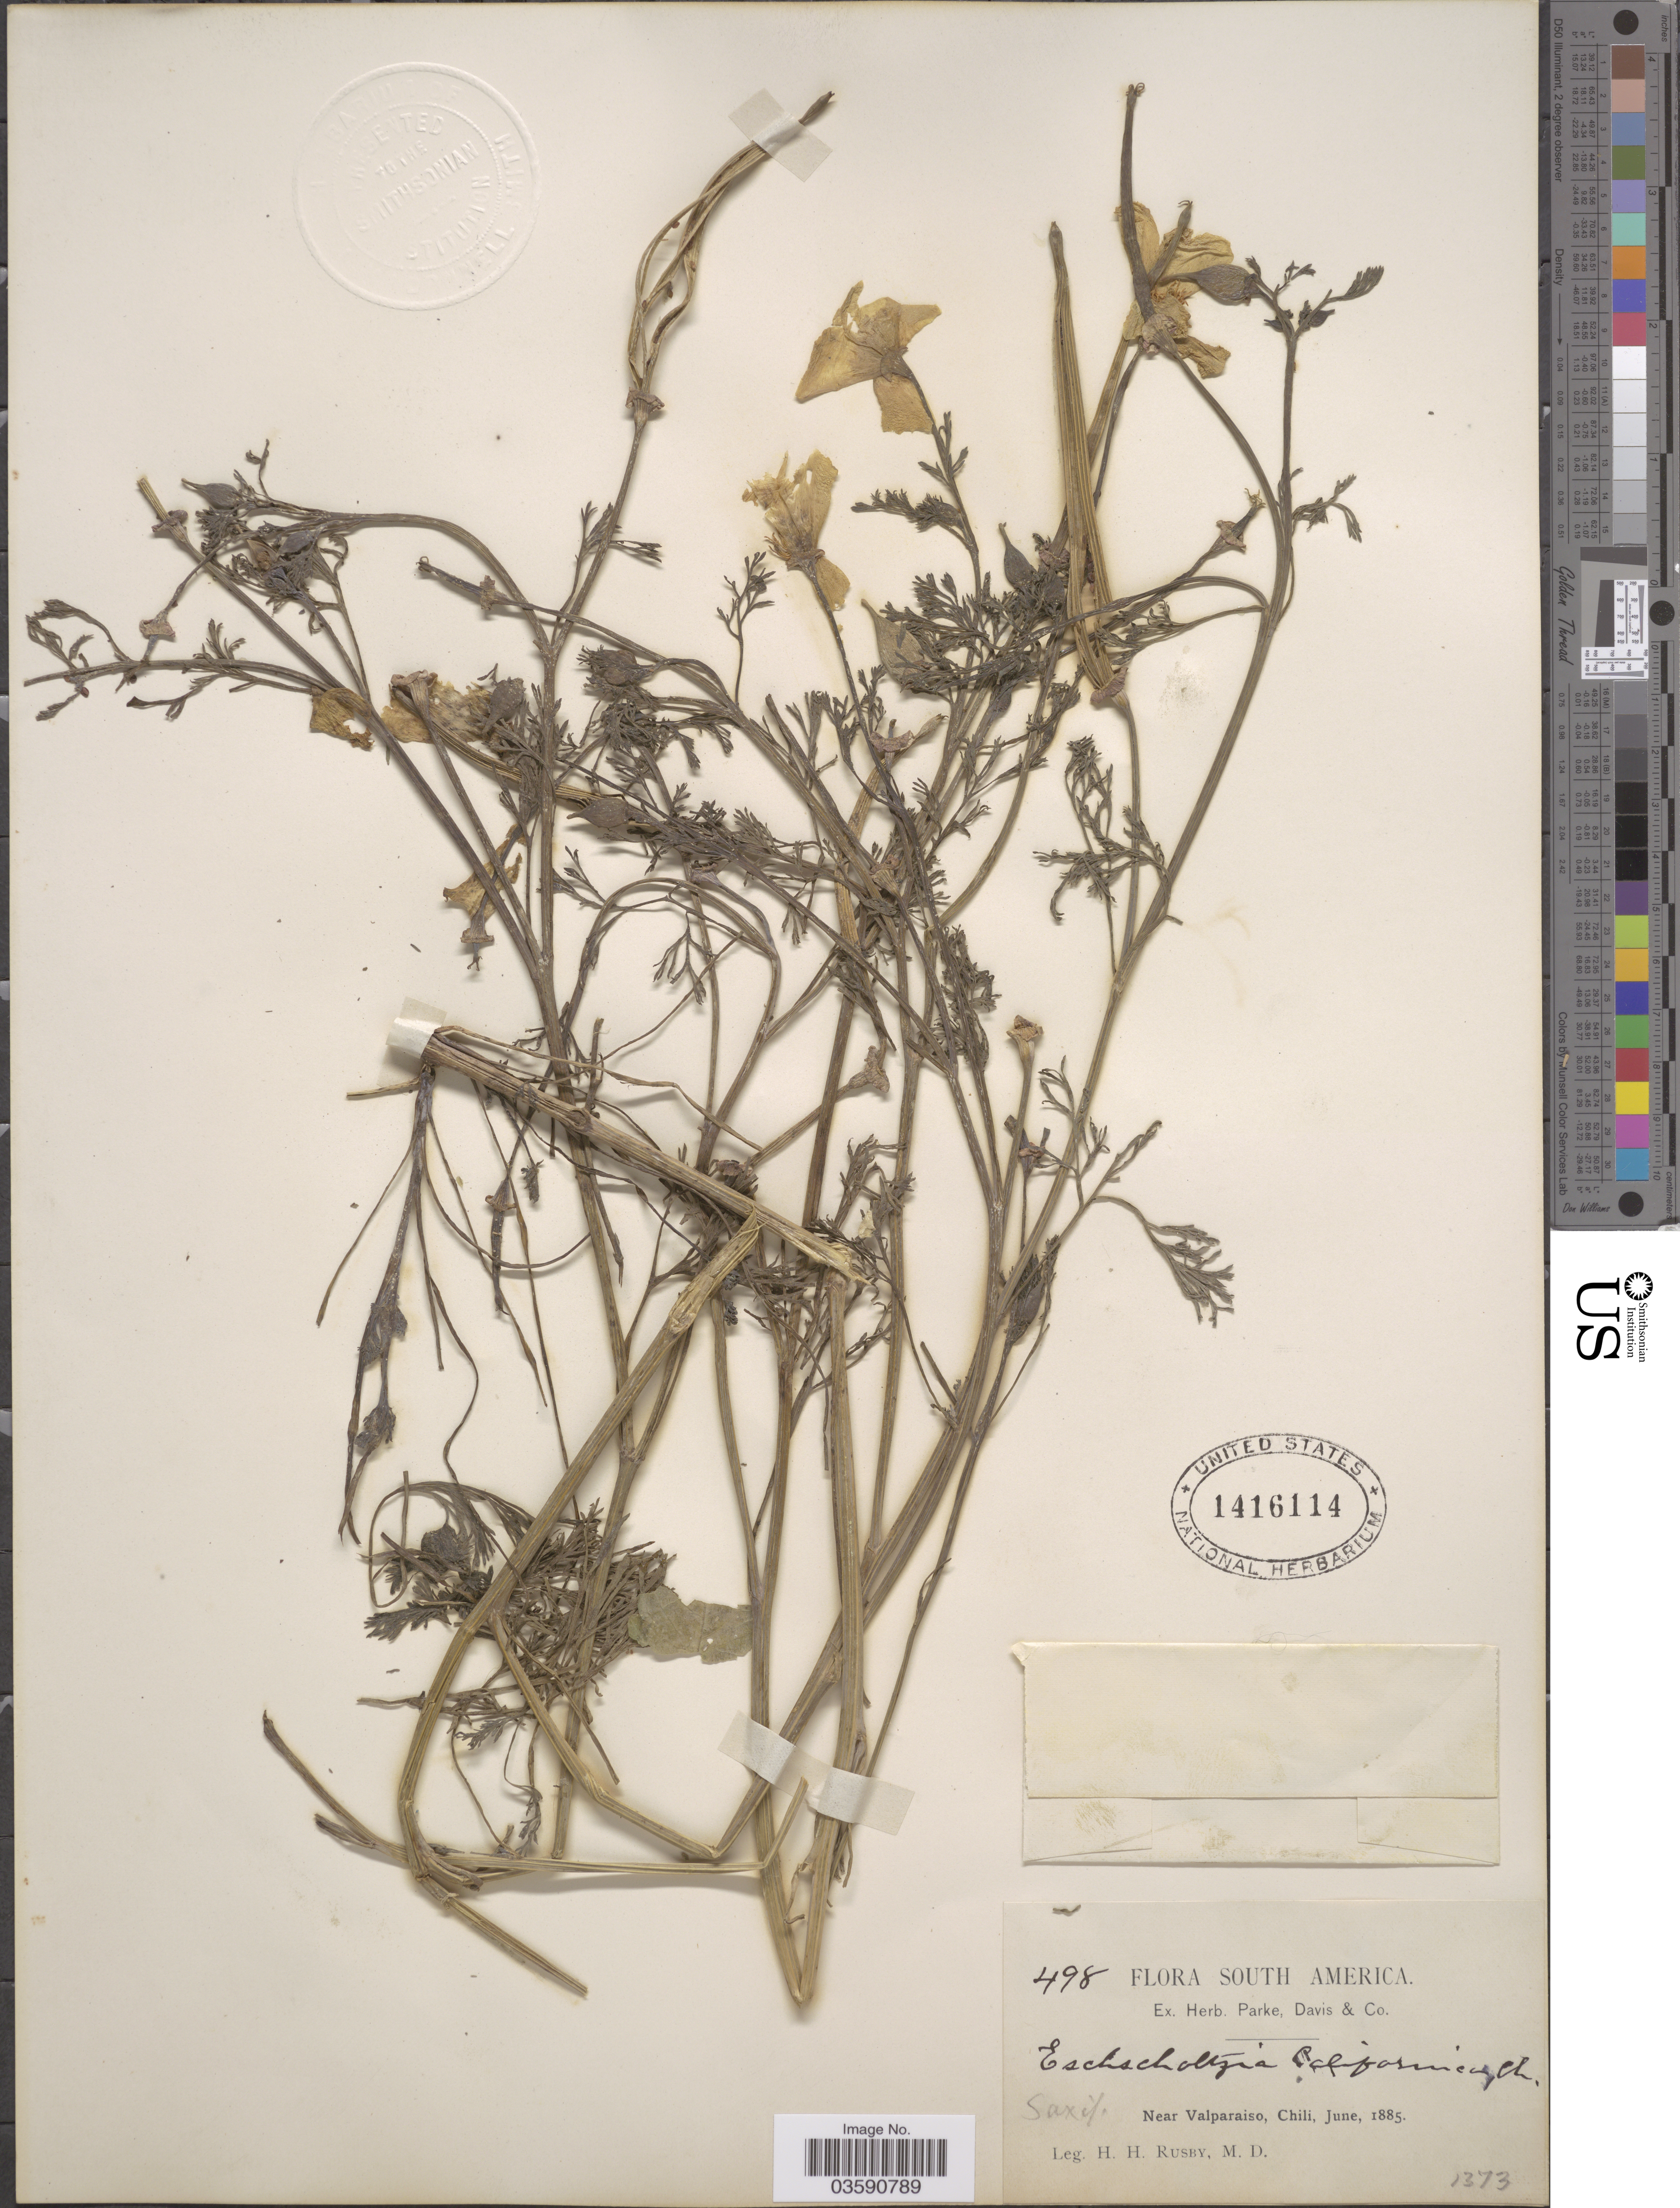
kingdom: Plantae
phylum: Tracheophyta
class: Magnoliopsida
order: Ranunculales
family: Papaveraceae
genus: Eschscholzia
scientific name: Eschscholzia californica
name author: Cham.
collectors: H. H. Rusby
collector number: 498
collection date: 1885-06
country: Chile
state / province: Valparaíso (V)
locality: Near Valparaiso.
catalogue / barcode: US 1416114